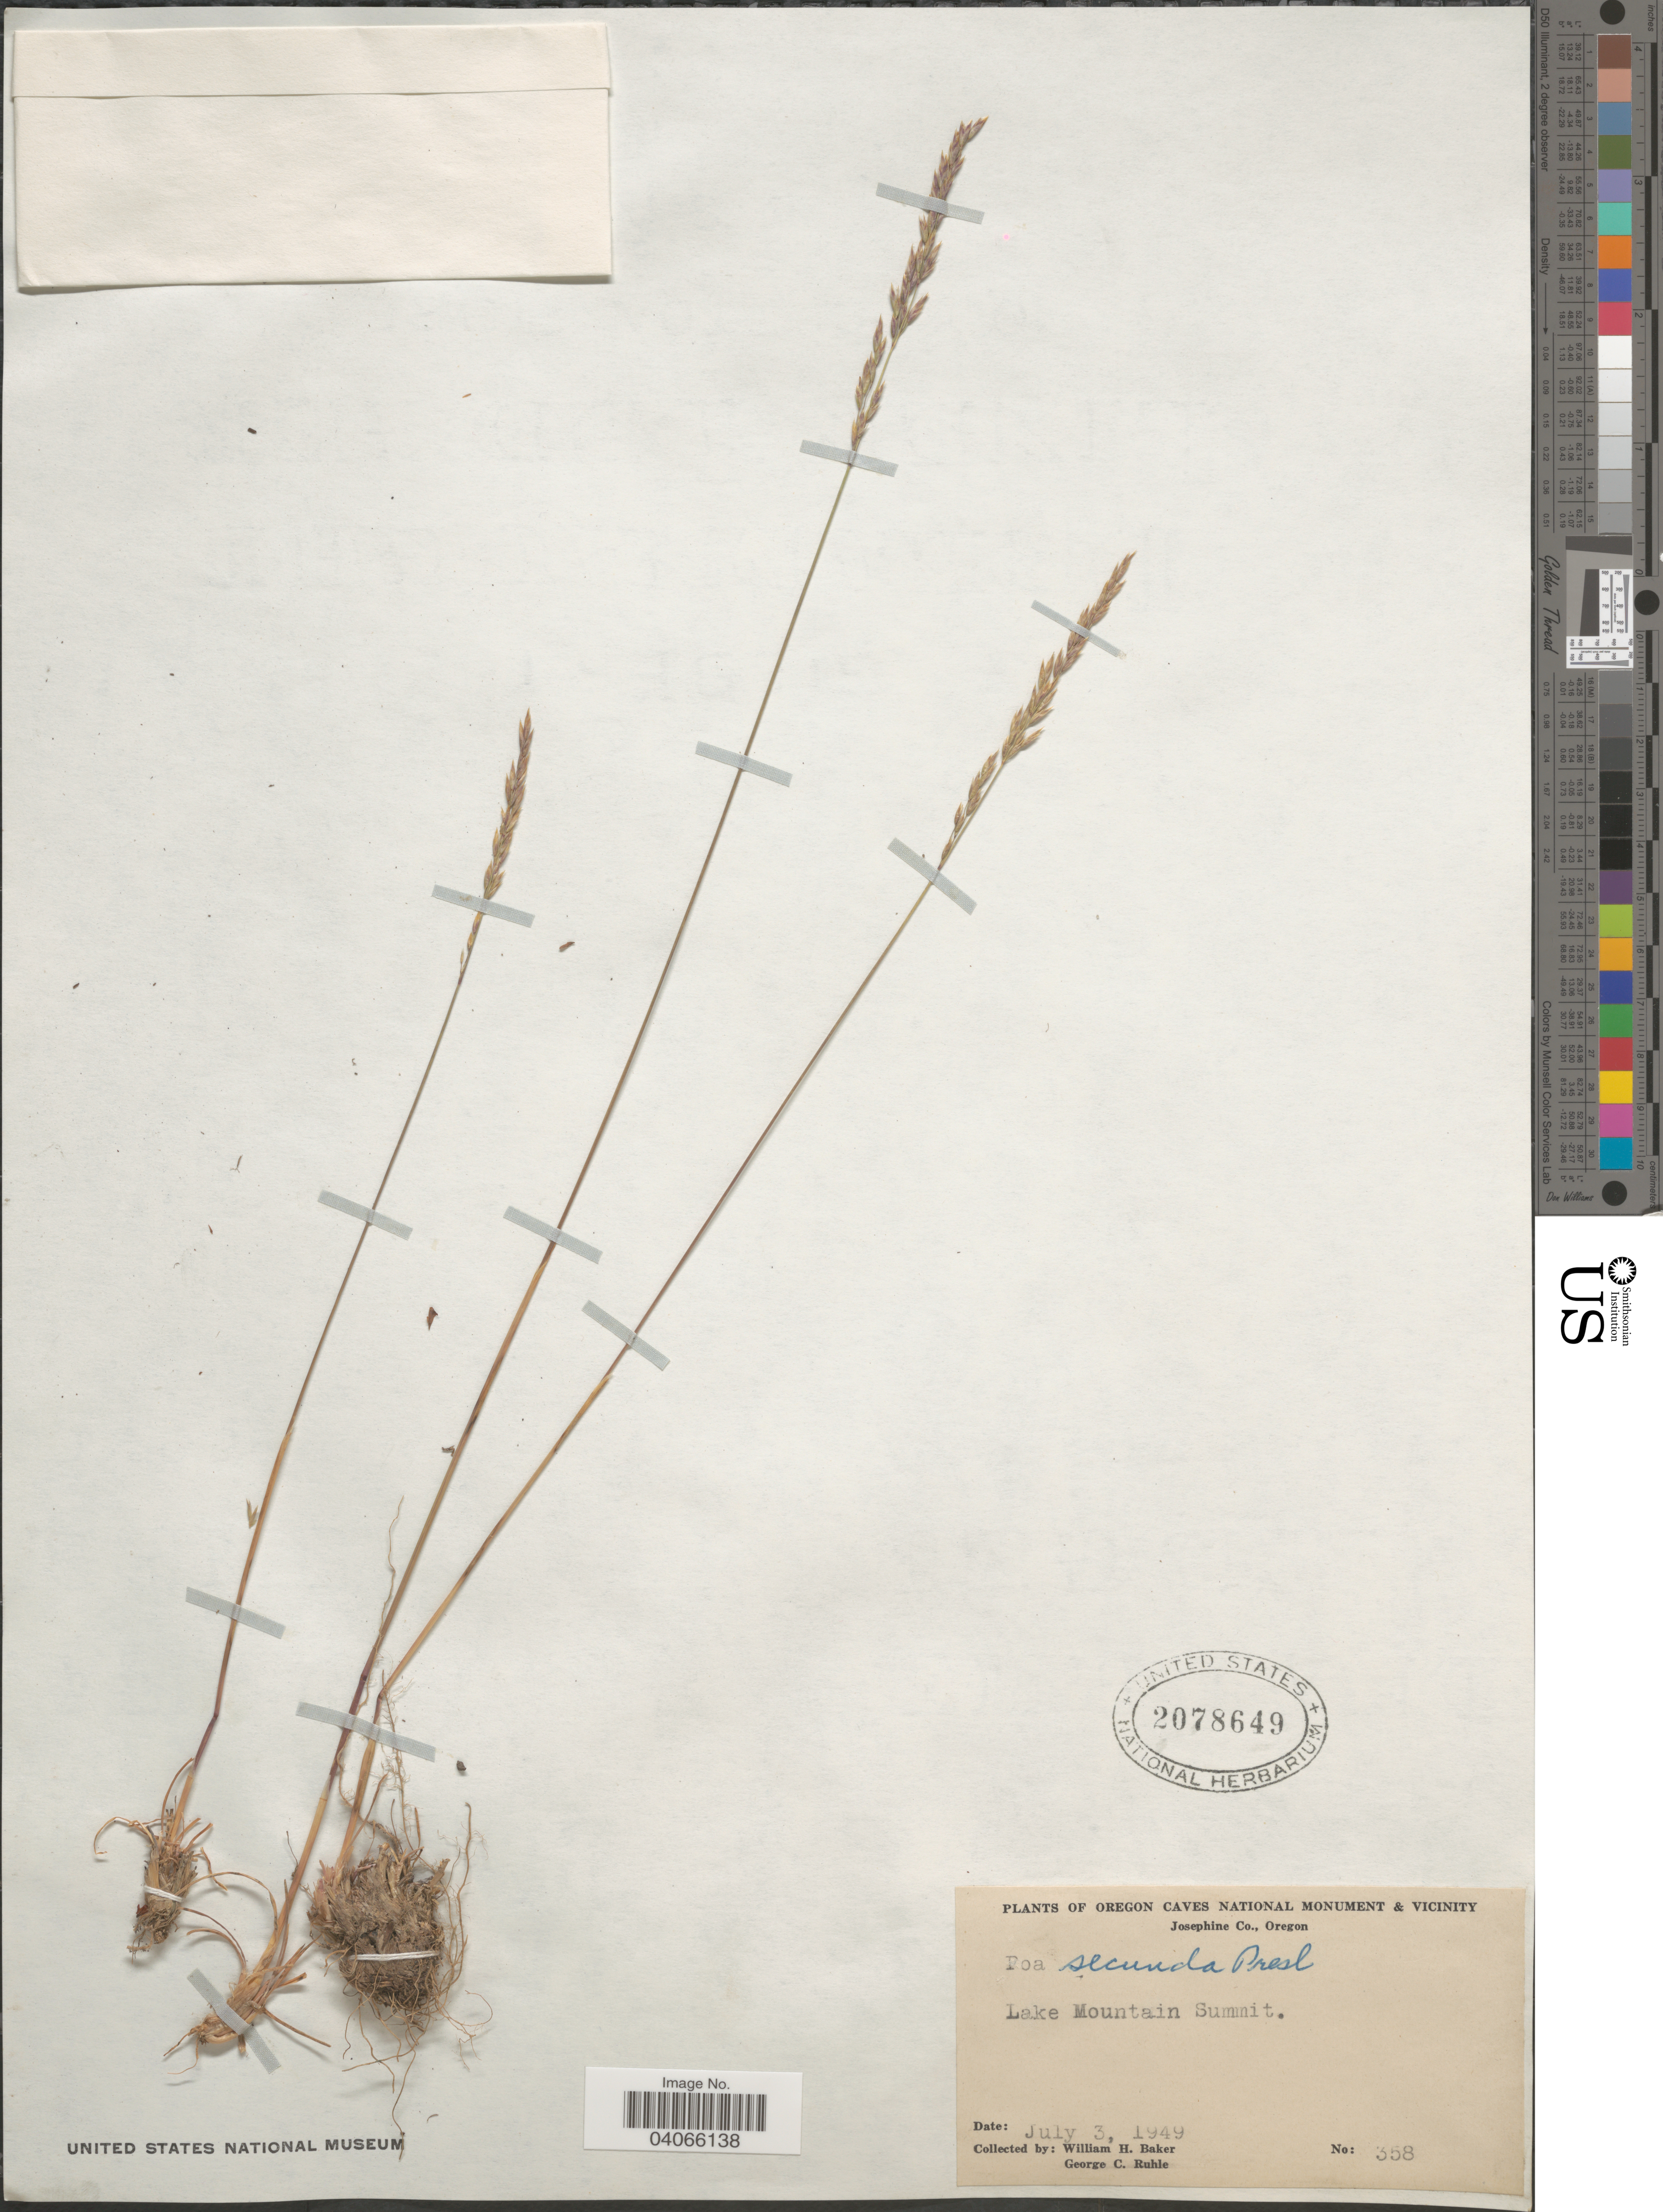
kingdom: Plantae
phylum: Tracheophyta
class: Liliopsida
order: Poales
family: Poaceae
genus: Poa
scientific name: Poa secunda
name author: J. Presl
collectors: W. H. Baker & G. Ruhle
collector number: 358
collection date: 1949-07-03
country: United States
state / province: Oregon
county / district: Josephine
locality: Oregon Caves National Monument & Vicinity. Josephine Co. Lake Mountain Summit.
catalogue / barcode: US 2078649